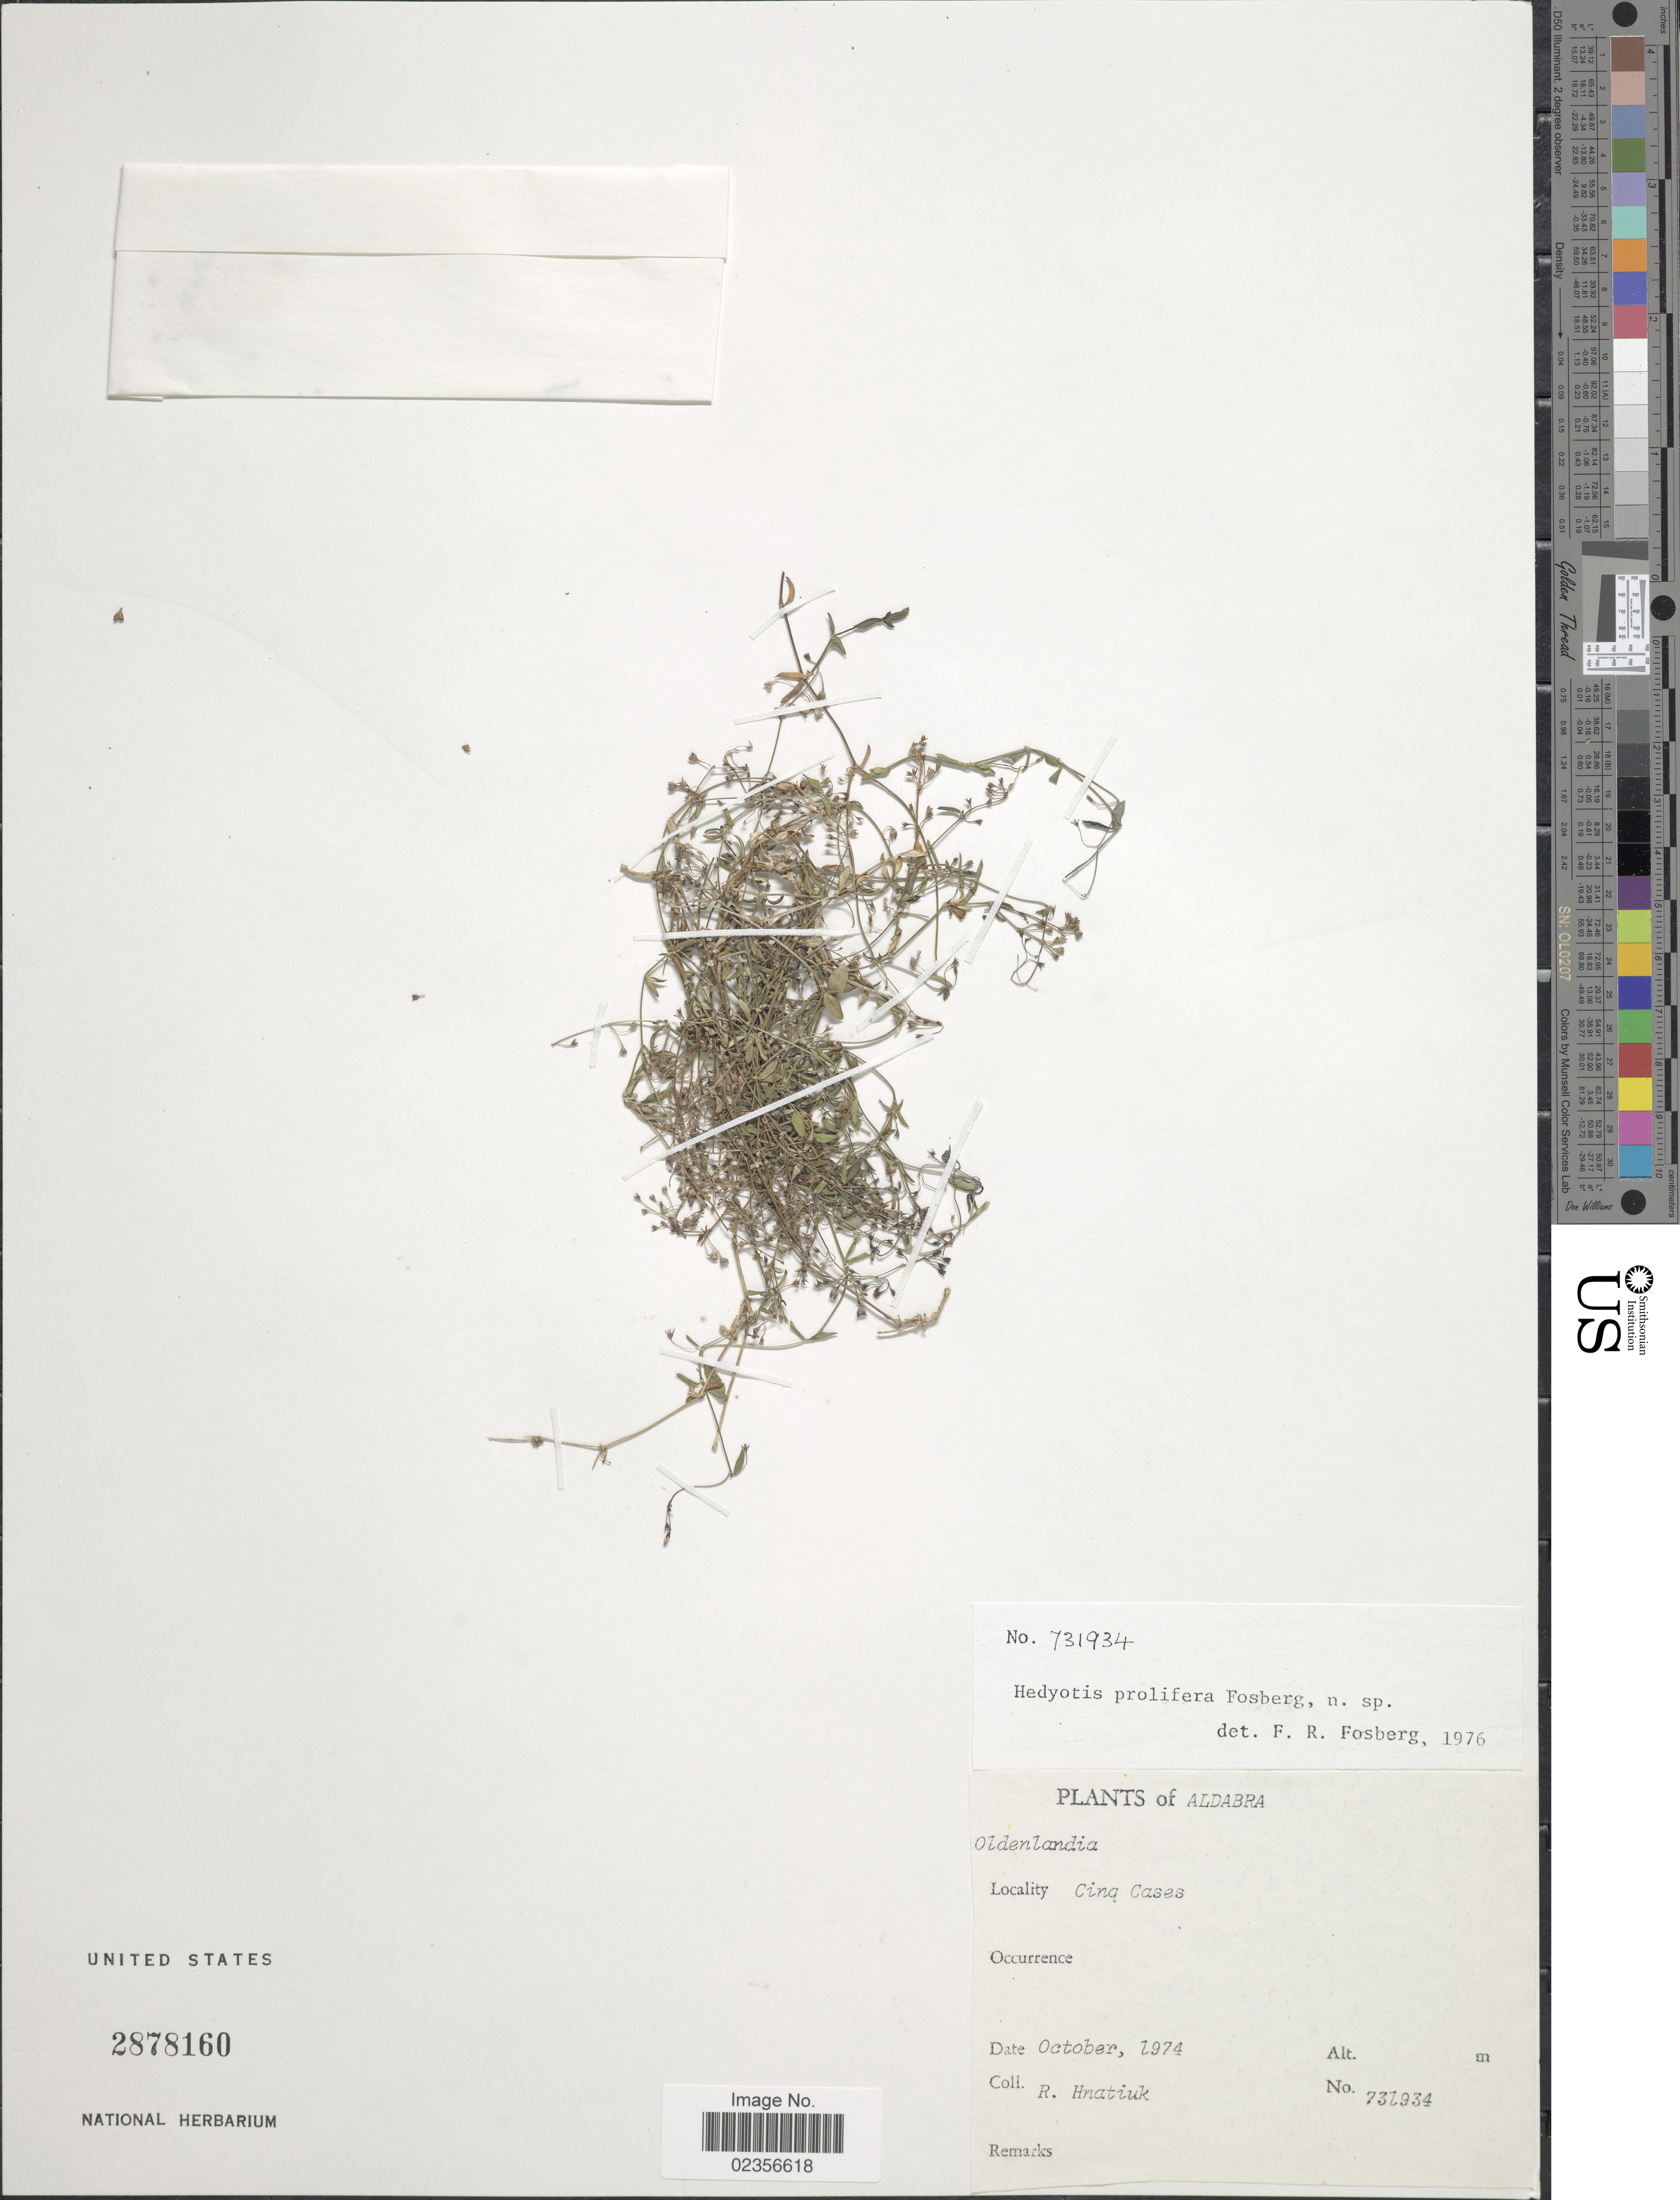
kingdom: Plantae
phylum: Tracheophyta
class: Magnoliopsida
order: Gentianales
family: Rubiaceae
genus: Hedyotis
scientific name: Hedyotis prolifera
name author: Fosberg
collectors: R. Hnatiuk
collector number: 731934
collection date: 1974-10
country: Seychelles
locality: Aldabra: Cinq Cases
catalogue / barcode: US 2878160